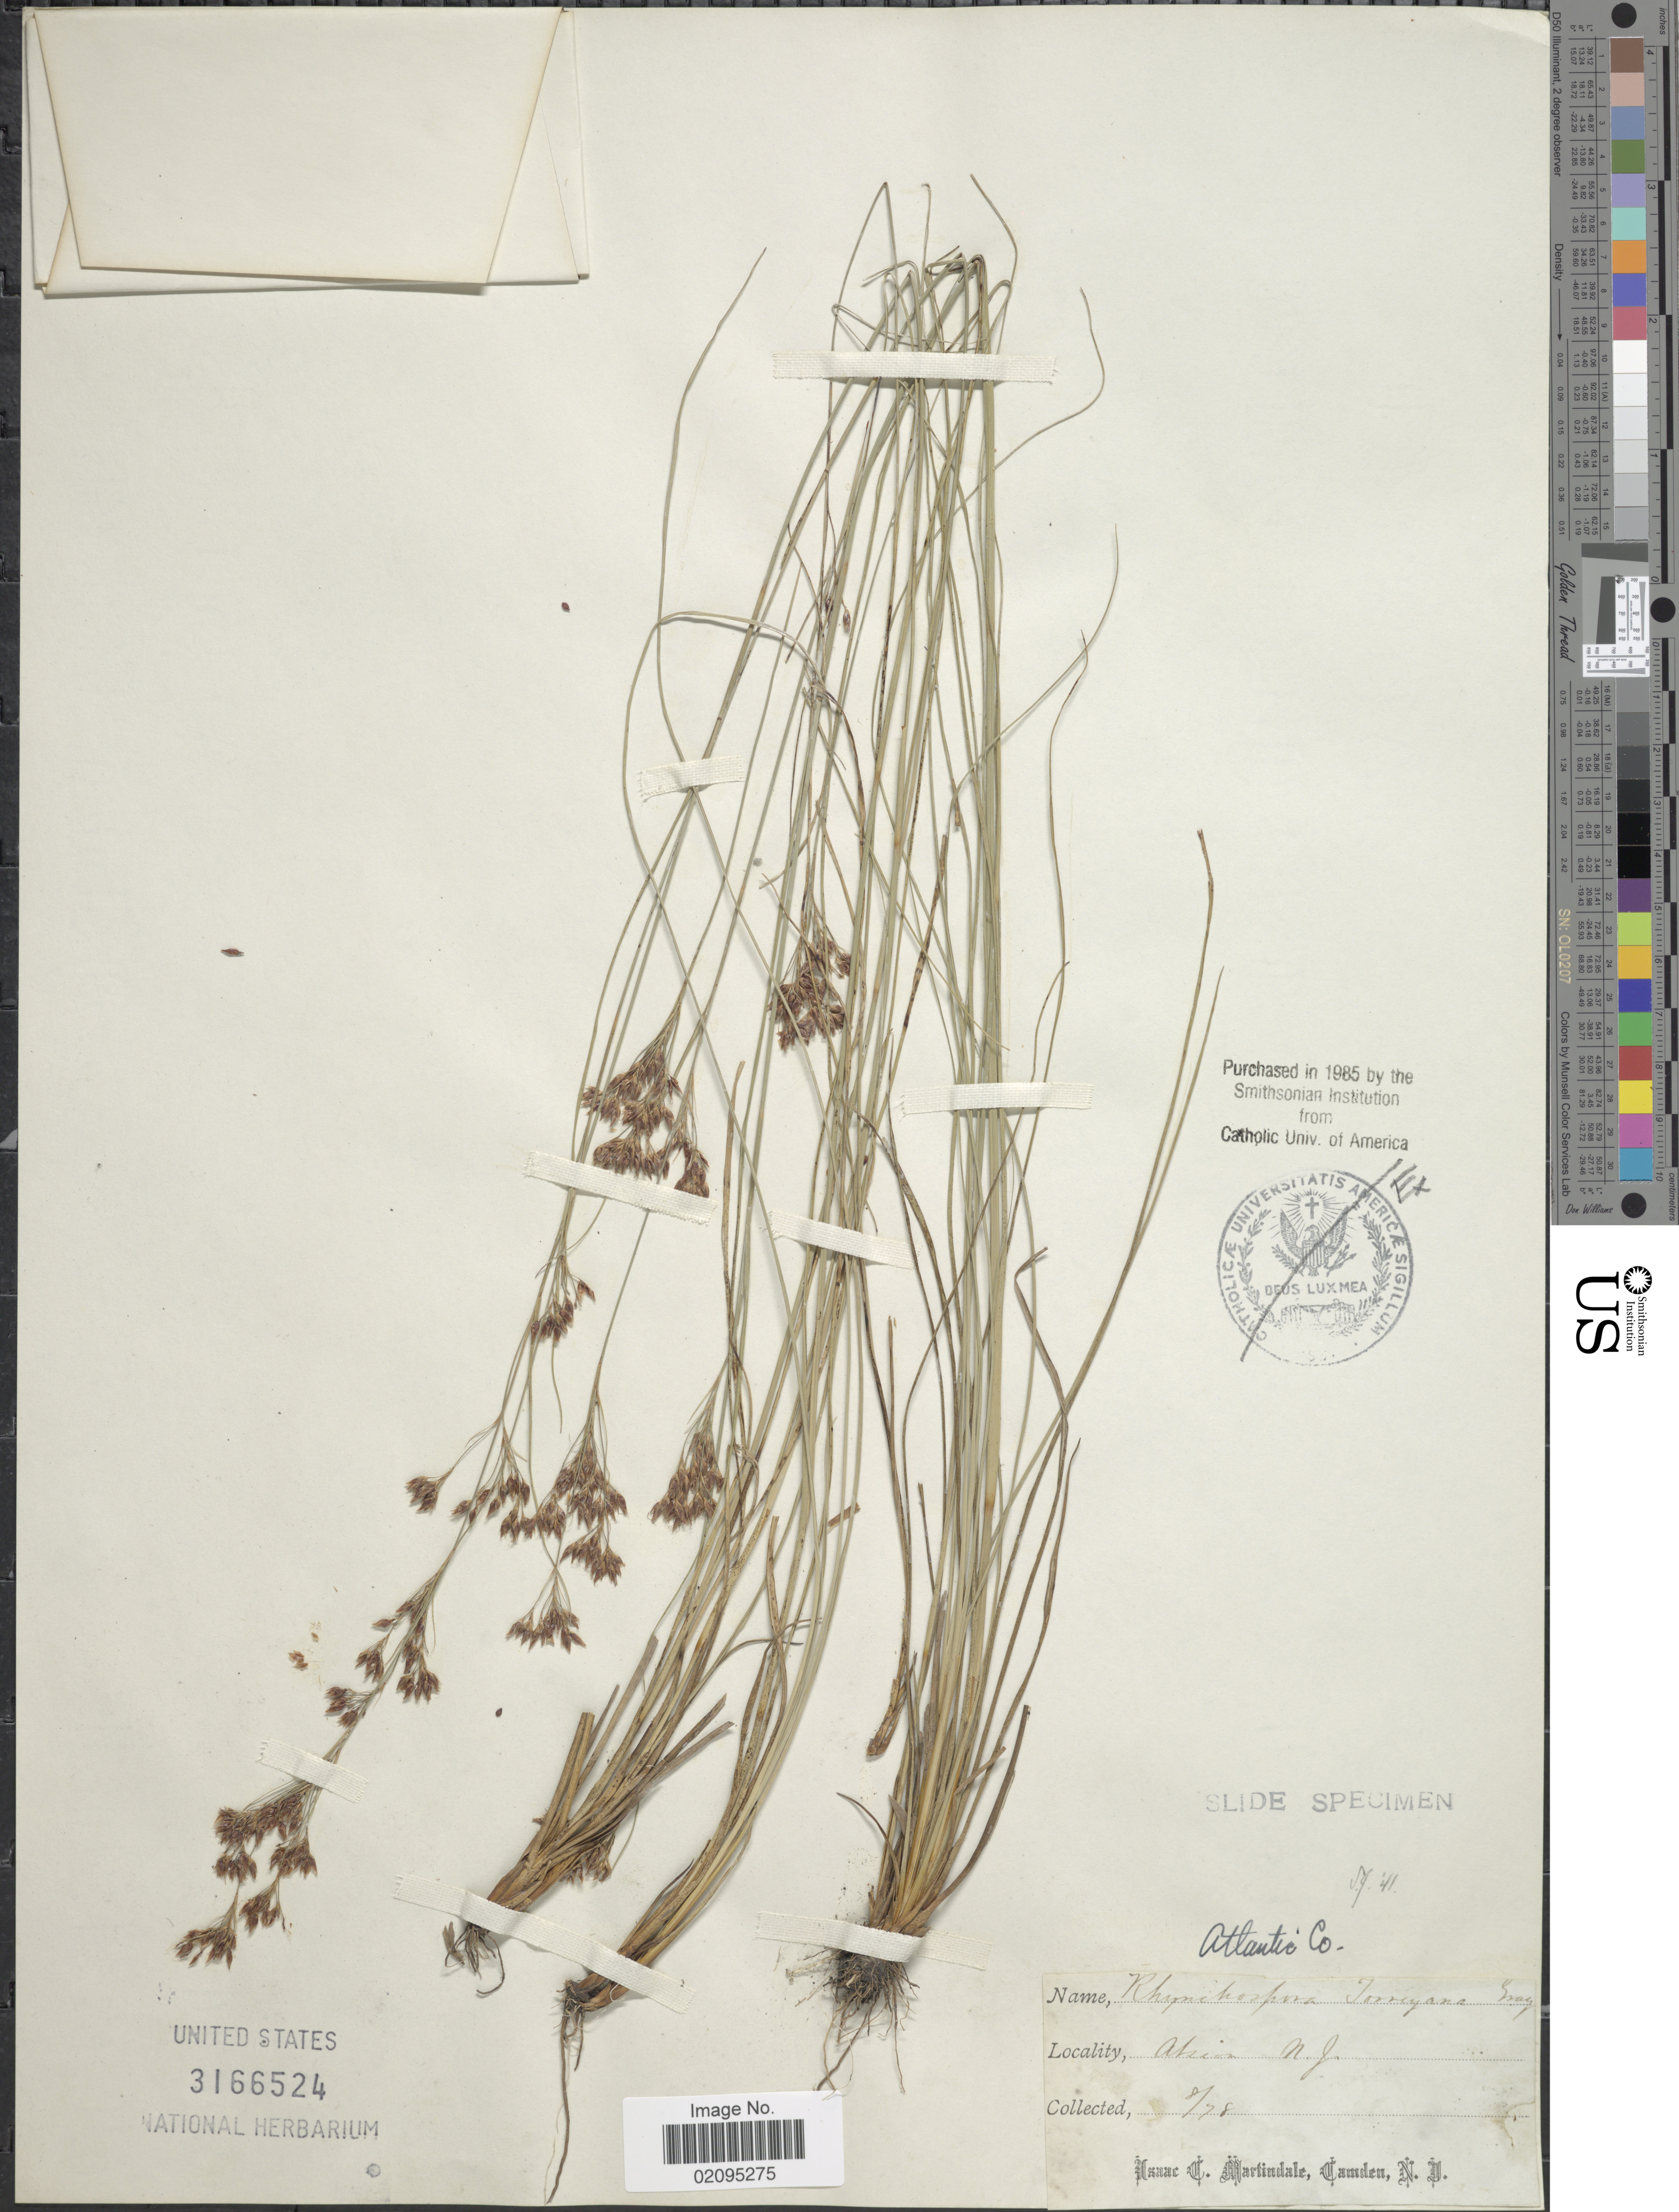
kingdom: Plantae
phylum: Tracheophyta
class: Liliopsida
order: Poales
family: Cyperaceae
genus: Rhynchospora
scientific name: Rhynchospora torreyana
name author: A. Gray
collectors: I. C. Martindale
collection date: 1878-08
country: United States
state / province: New Jersey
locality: Atlantico Co., Atsion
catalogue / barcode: US 3166524